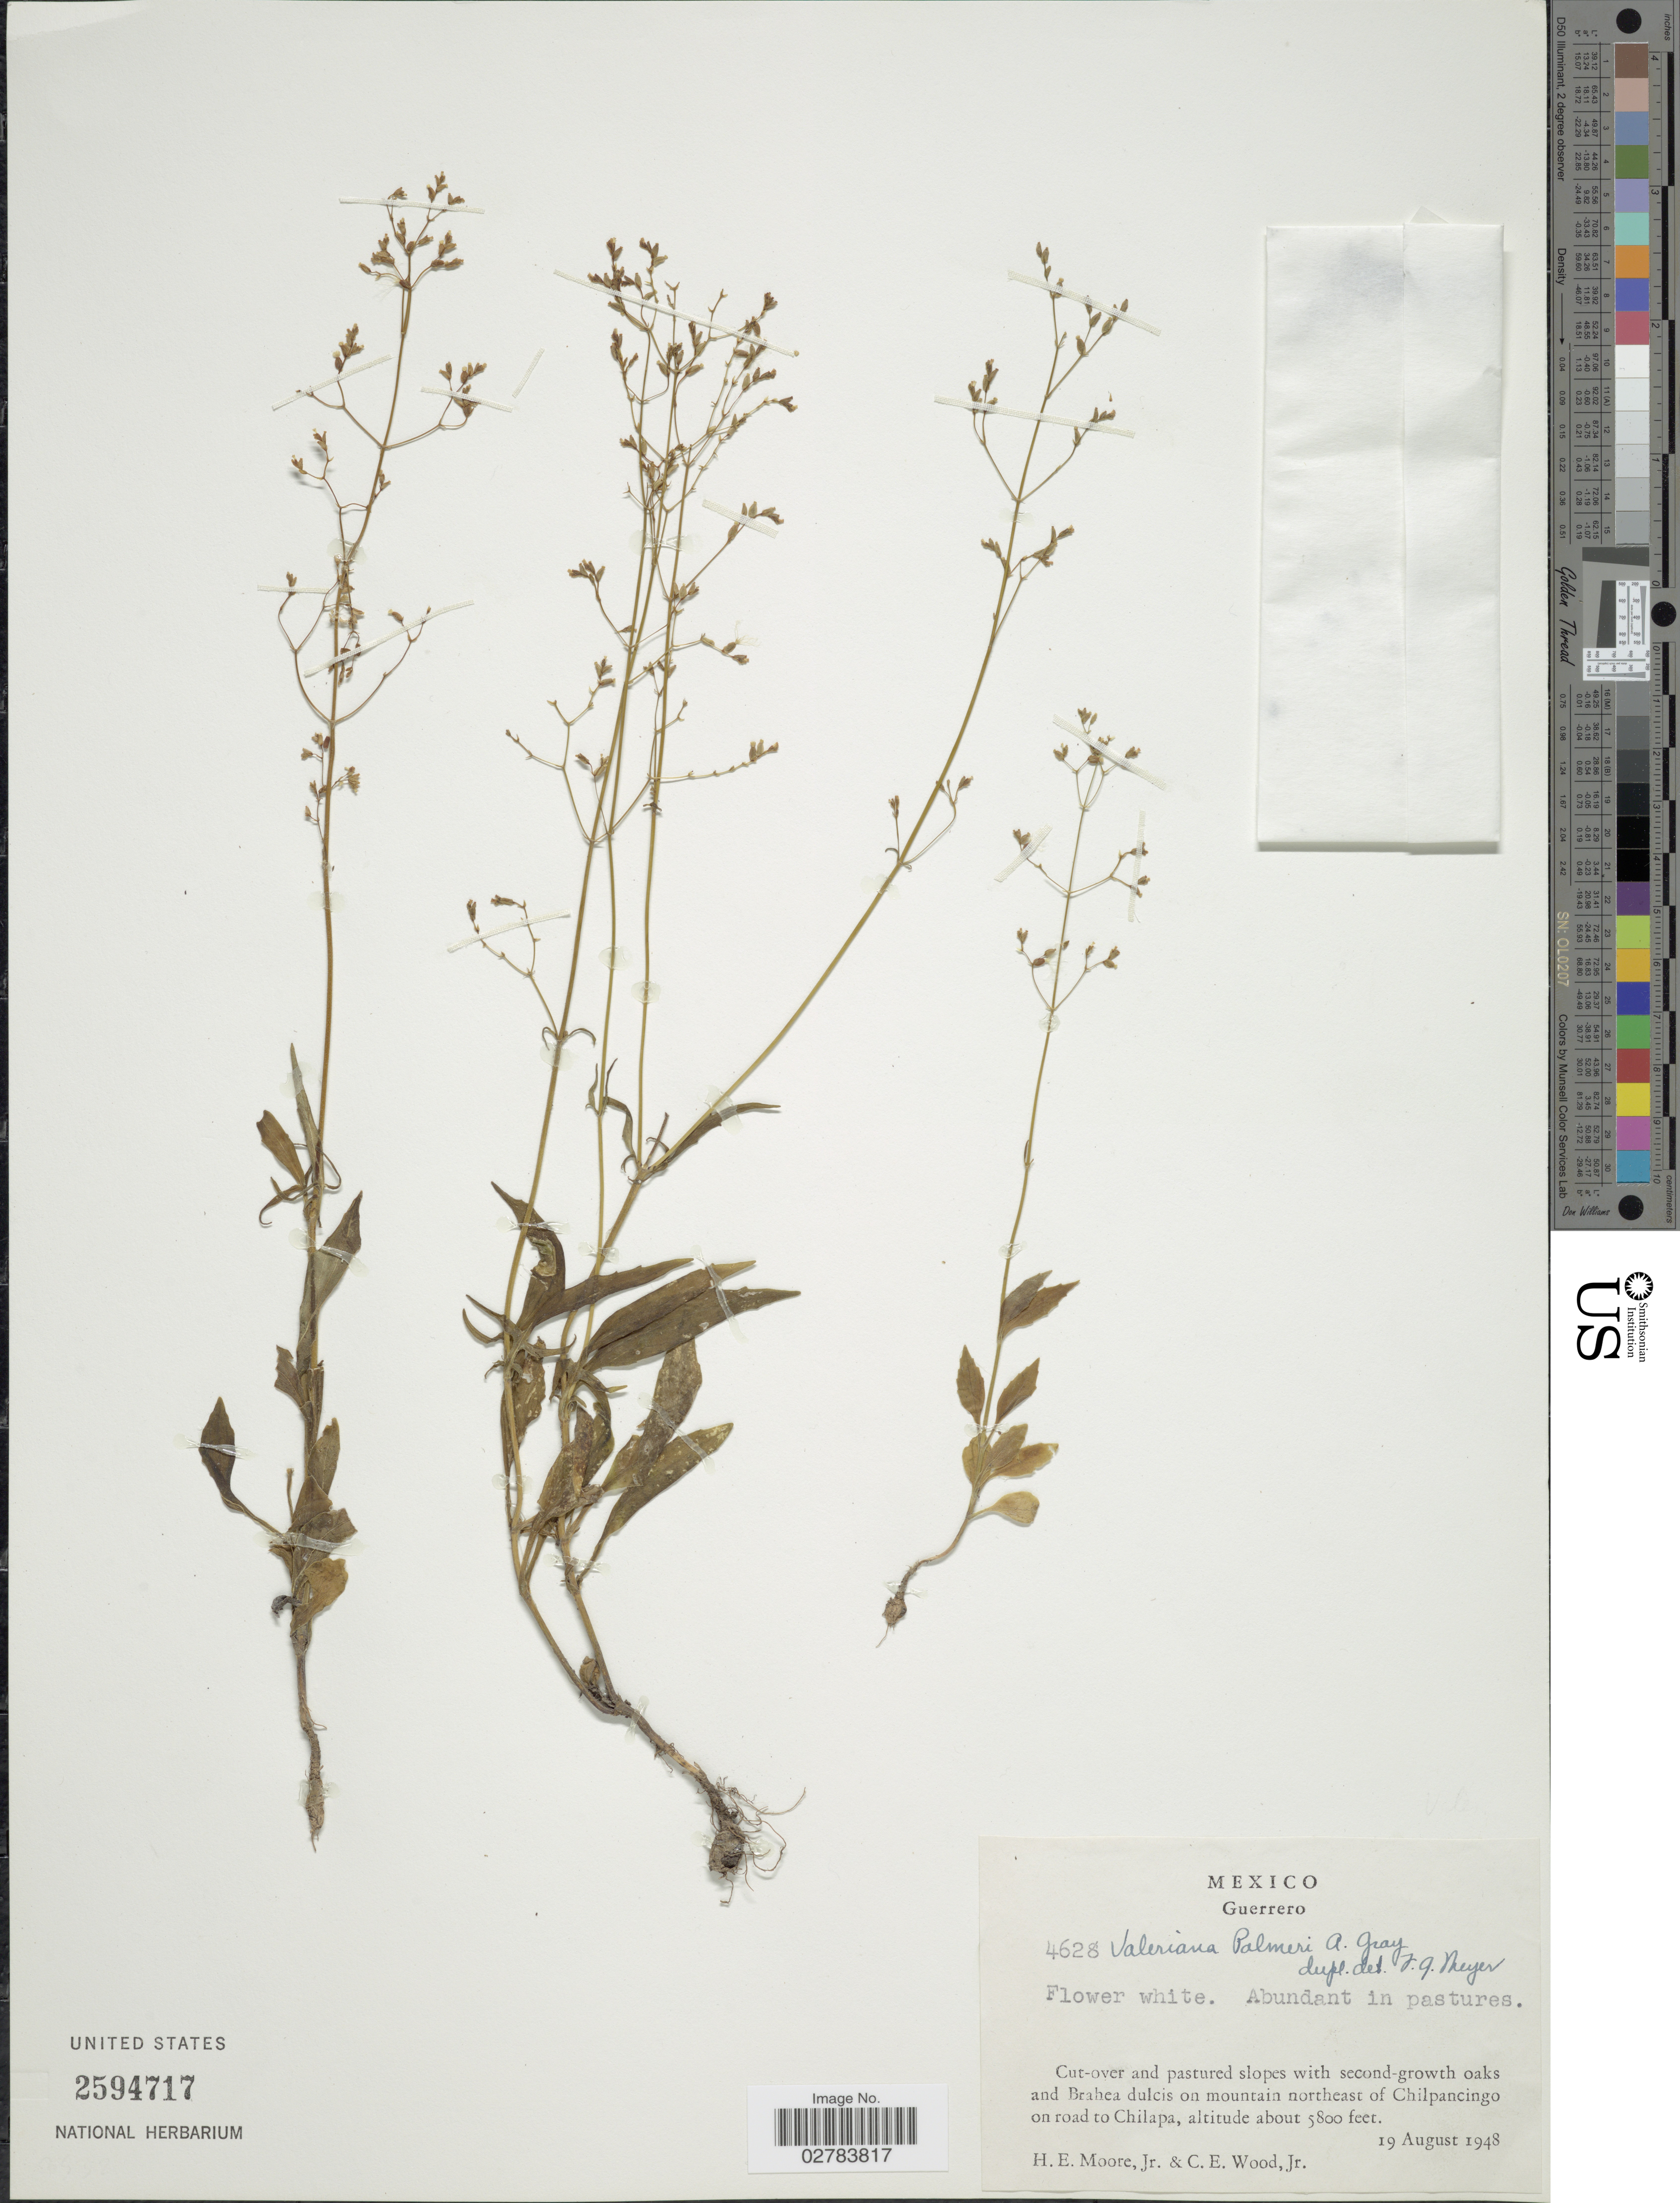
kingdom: Plantae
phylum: Tracheophyta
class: Magnoliopsida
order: Dipsacales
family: Caprifoliaceae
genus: Valeriana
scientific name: Valeriana palmeri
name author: A. Gray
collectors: H. Moore & C. Wood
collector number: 4628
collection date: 1948-08-19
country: Mexico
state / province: Guerrero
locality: On mountain northeast of Chilpancingo on road to Chilapa.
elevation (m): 1768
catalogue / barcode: US 2594717